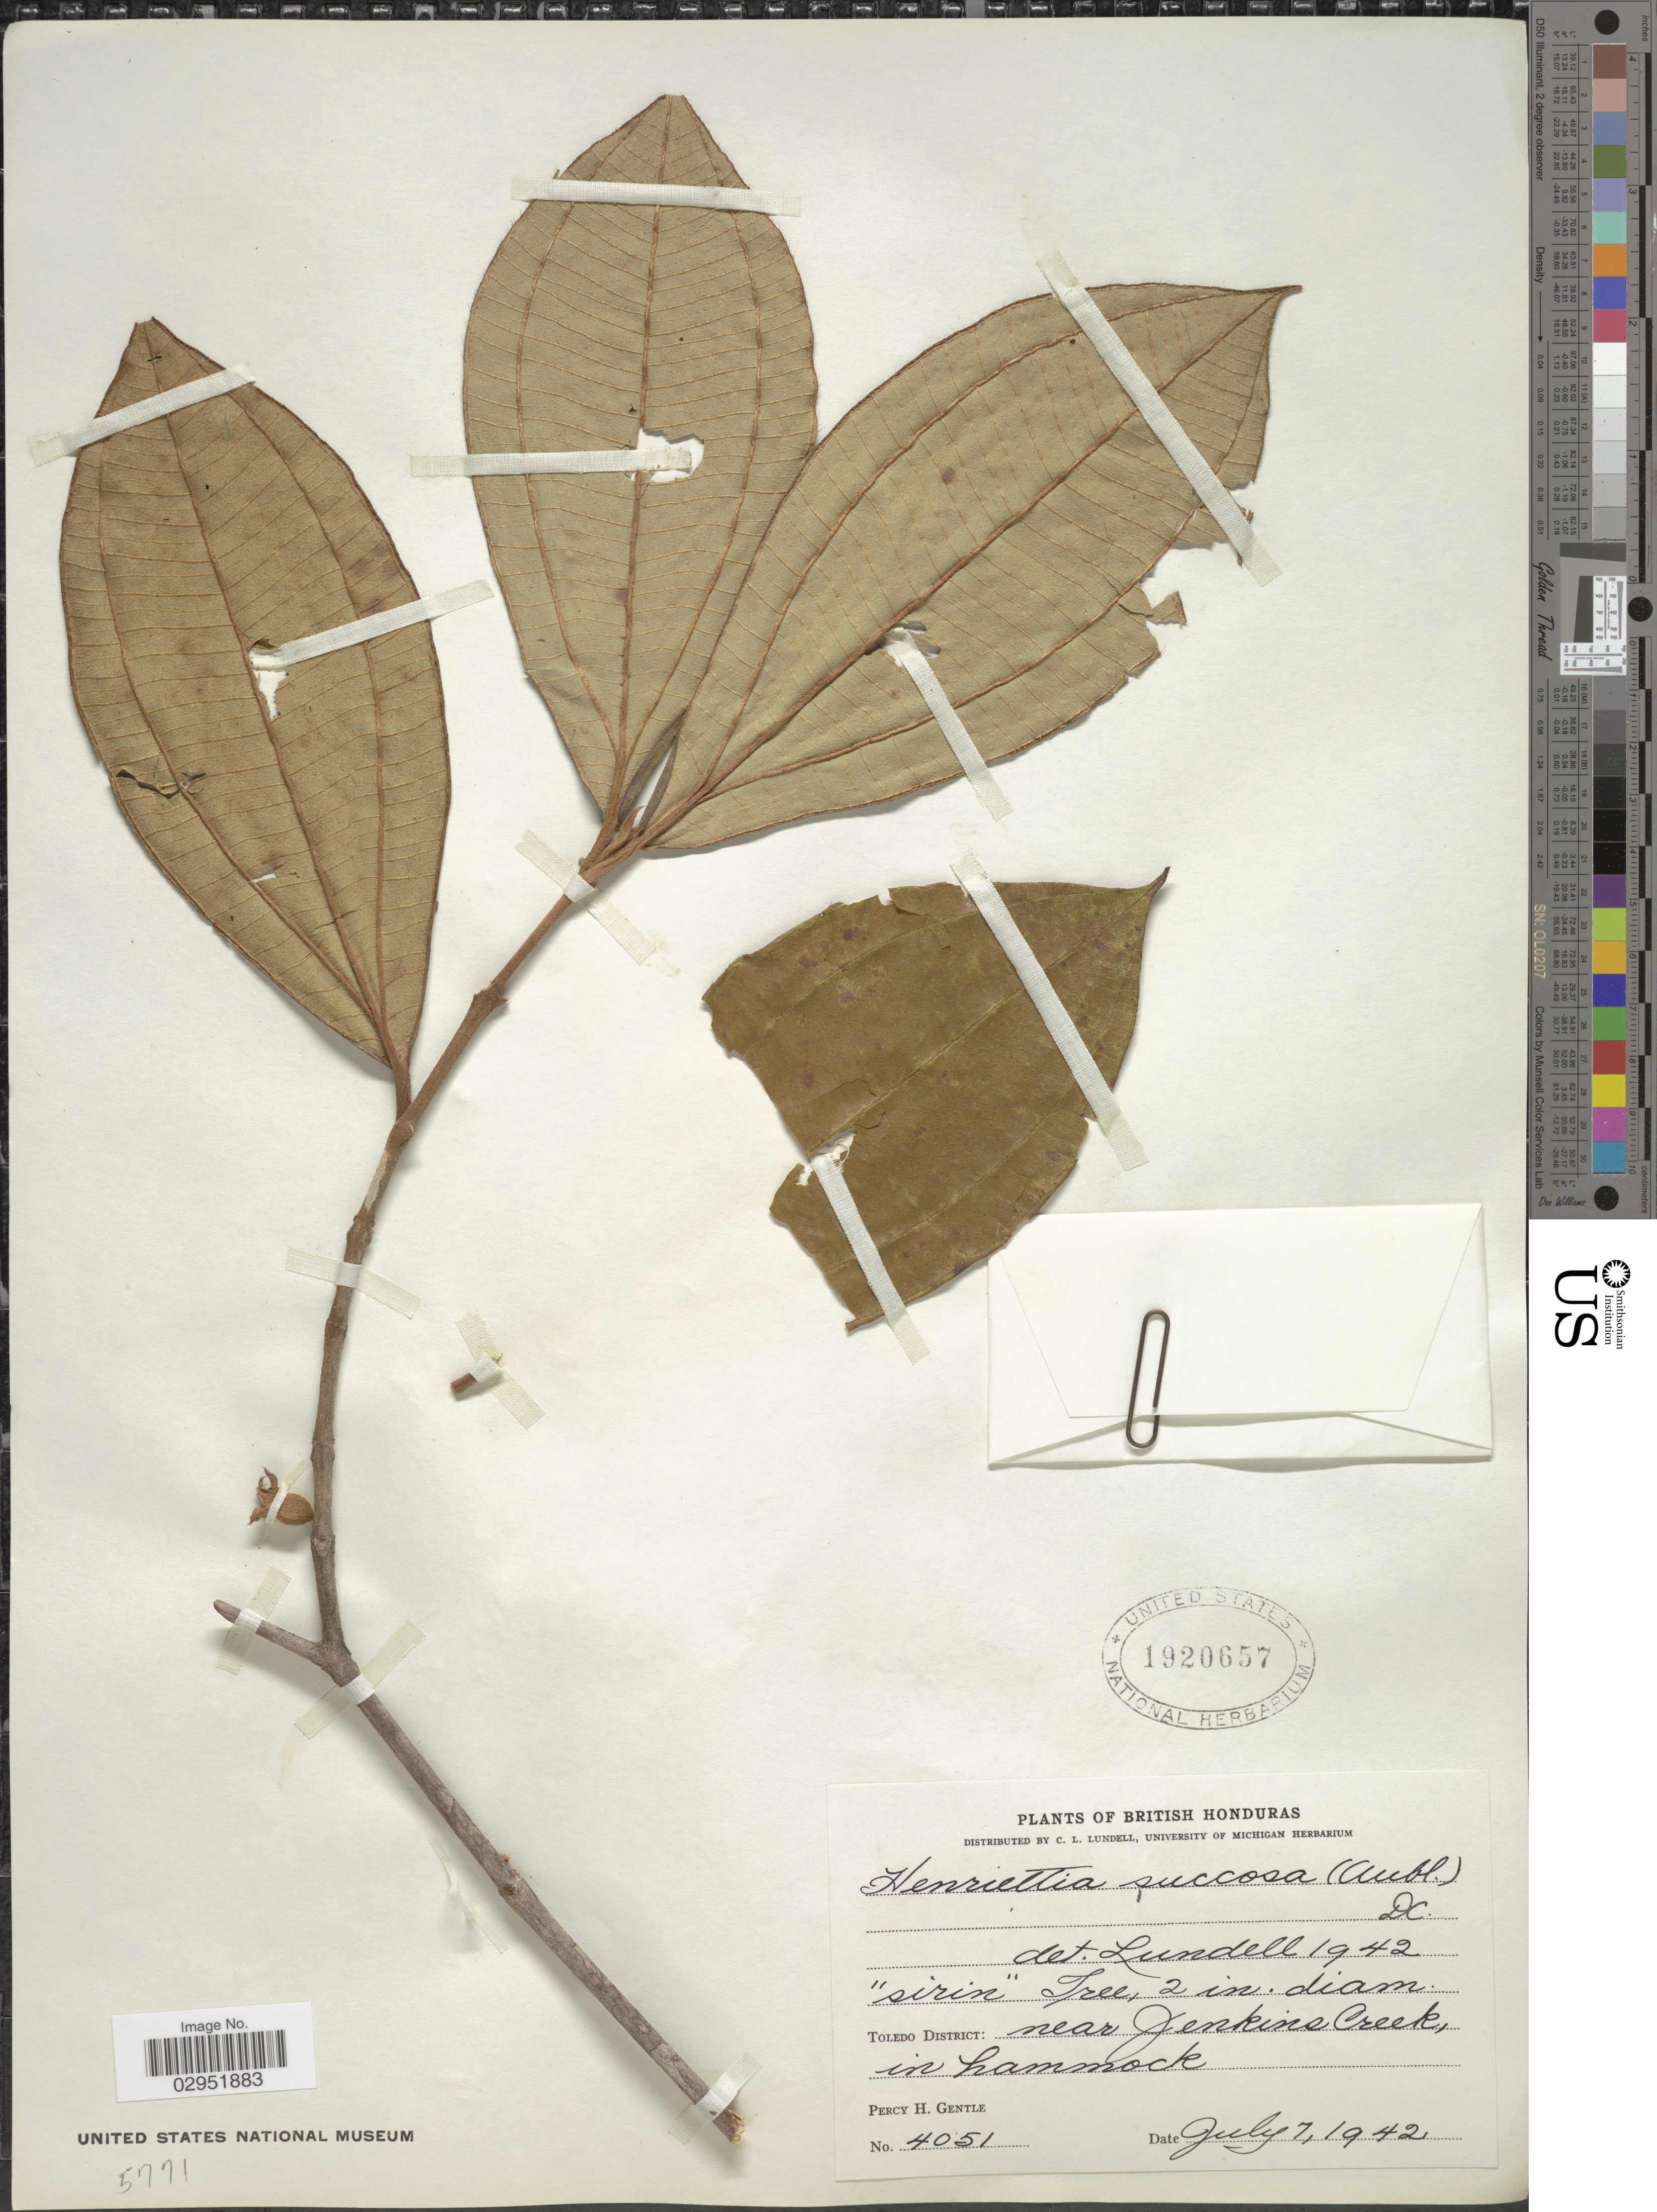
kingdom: Plantae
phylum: Tracheophyta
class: Magnoliopsida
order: Myrtales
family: Melastomataceae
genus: Henriettea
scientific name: Henriettea succosa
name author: (Aubl.) DC.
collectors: P. H. Gentle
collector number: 4051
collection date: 1942-07-07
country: Belize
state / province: Toledo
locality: British Honduras, Toledo District: near Jenkins Creek, in hammock.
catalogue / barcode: US 1920657